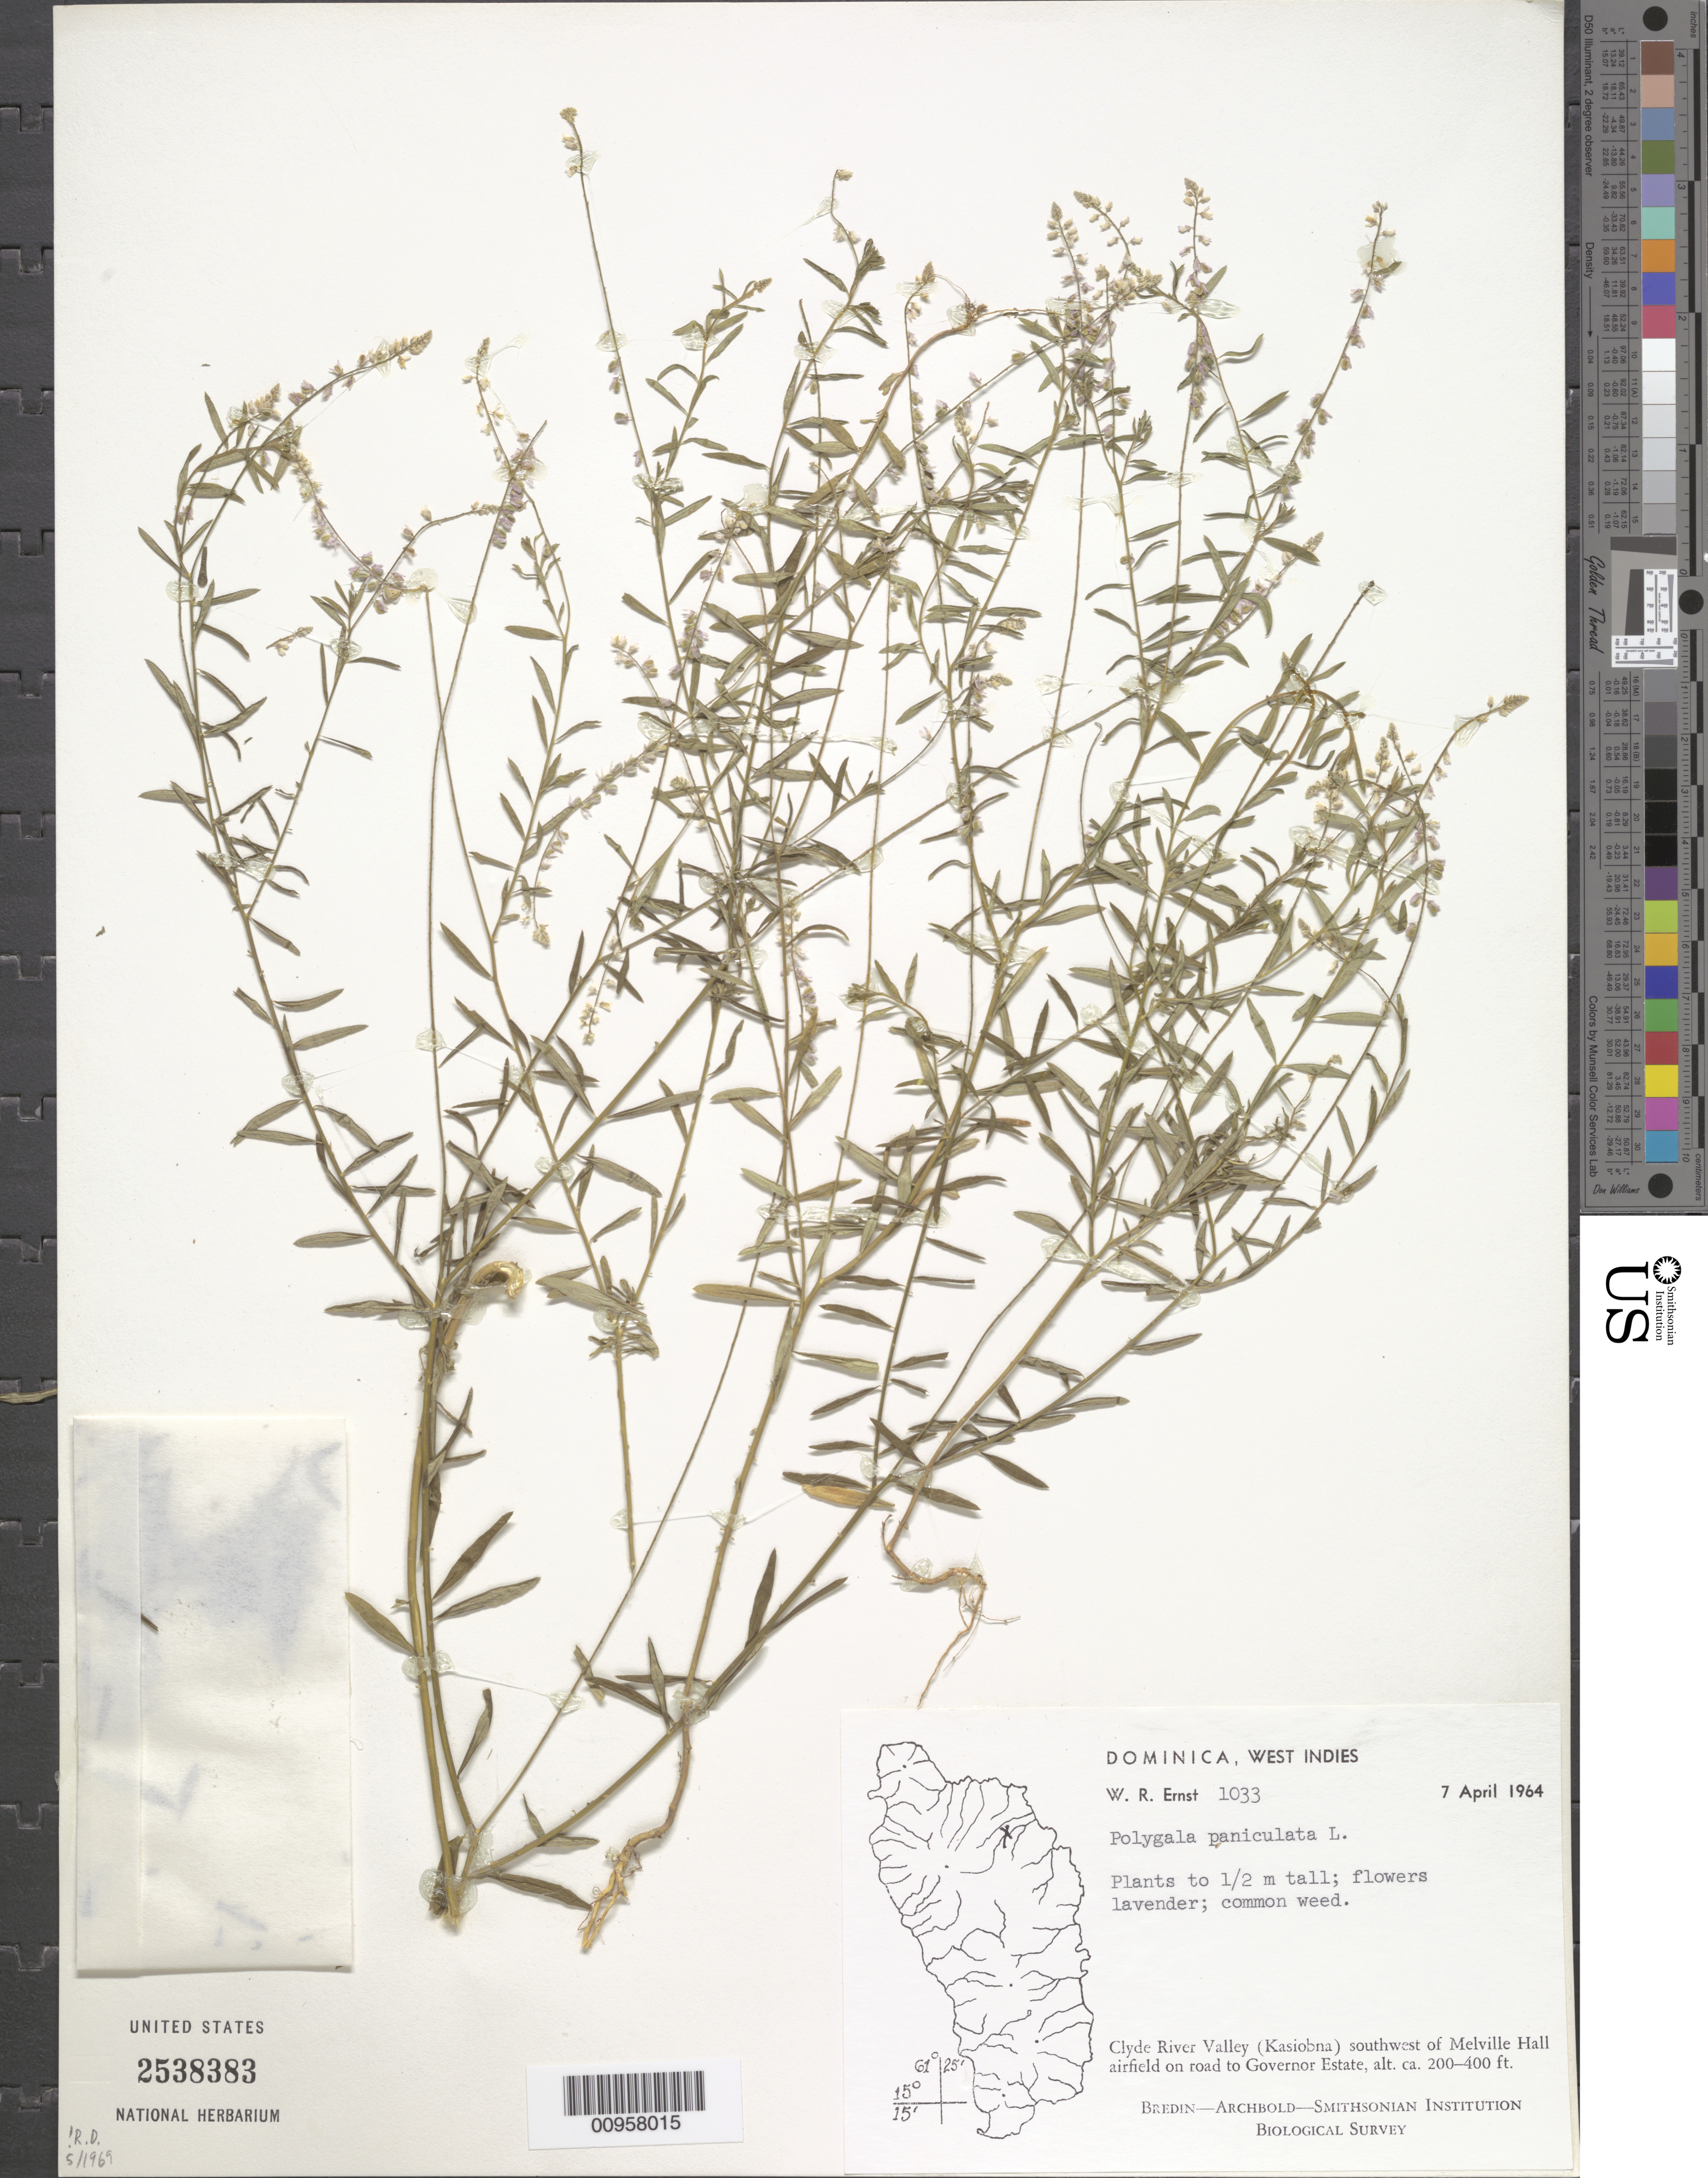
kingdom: Plantae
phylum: Tracheophyta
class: Magnoliopsida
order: Fabales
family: Polygalaceae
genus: Polygala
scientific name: Polygala paniculata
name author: L.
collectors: W. R. Ernst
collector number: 1033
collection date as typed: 07 Apr 1964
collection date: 1964-04-07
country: Dominica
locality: Clyde River Valley (Kasiobna), southwest of Melville Hall airfield on road to Governor Estate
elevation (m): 61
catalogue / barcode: US 2538383